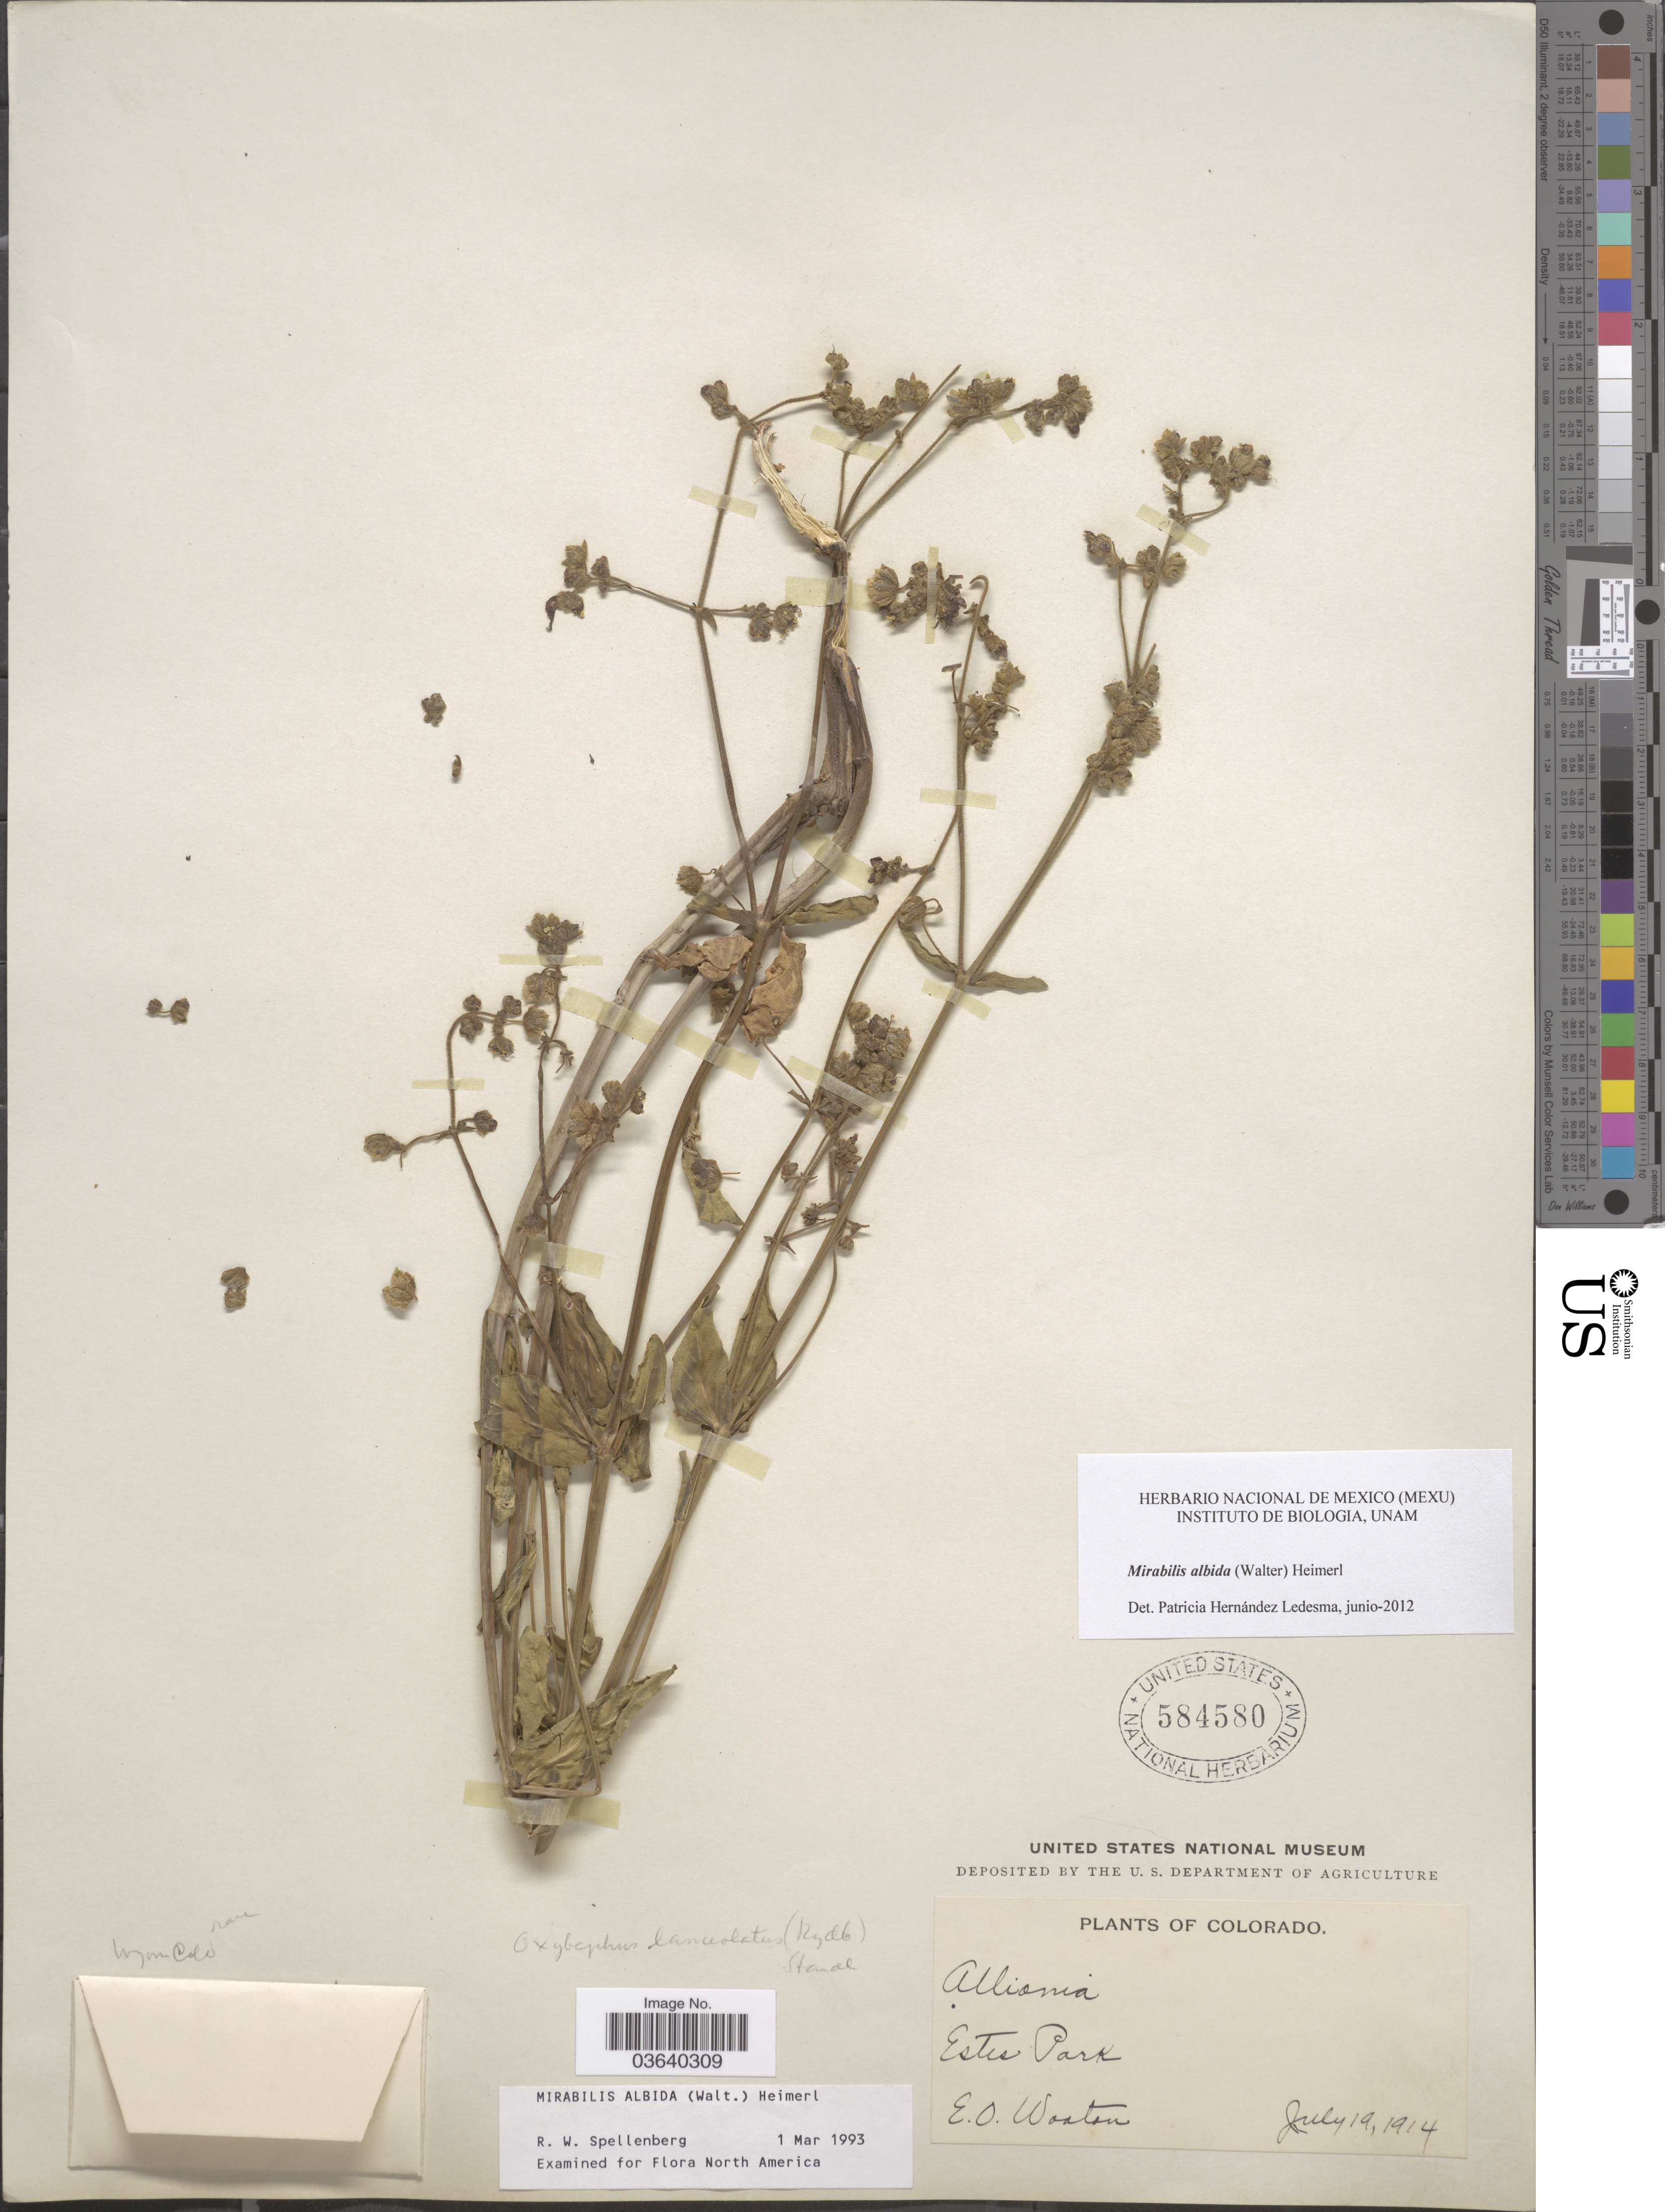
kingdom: Plantae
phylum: Tracheophyta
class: Magnoliopsida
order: Caryophyllales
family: Nyctaginaceae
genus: Mirabilis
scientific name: Mirabilis albida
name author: (Walter) Heimerl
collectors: E. O. Wooton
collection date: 1914-07-19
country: United States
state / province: Colorado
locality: Estes Park.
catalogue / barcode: US 584580